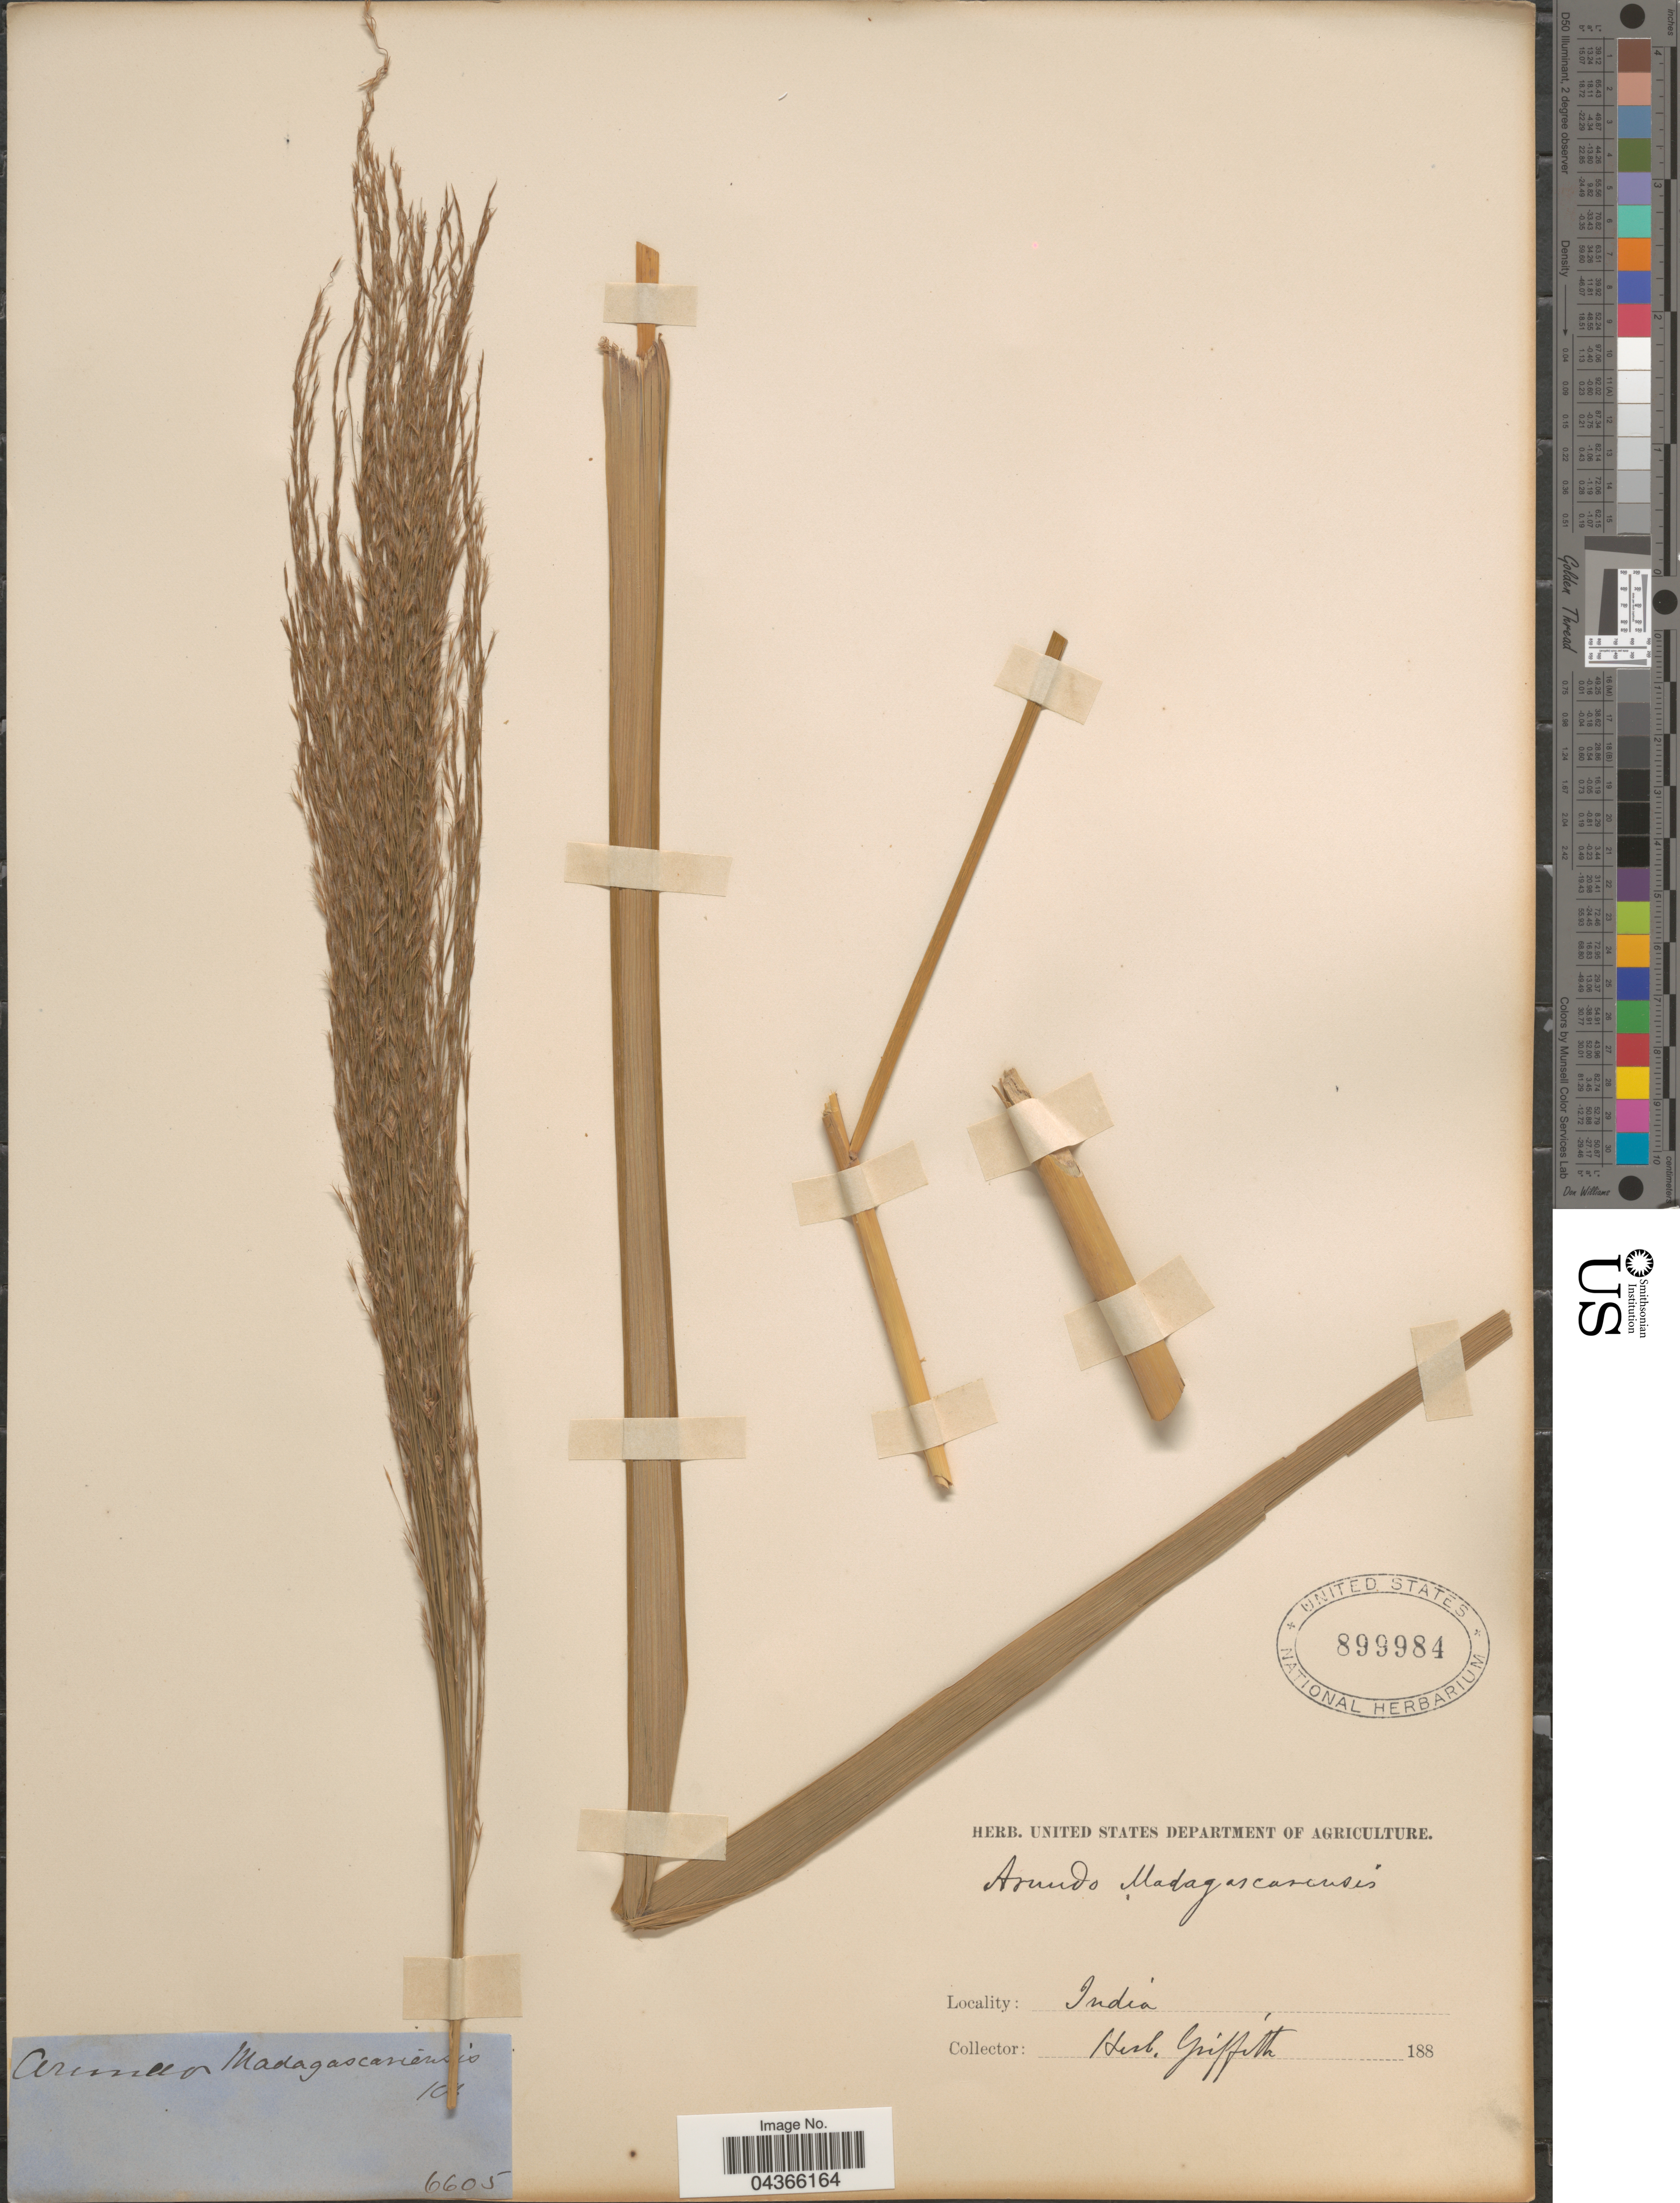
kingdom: Plantae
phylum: Tracheophyta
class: Liliopsida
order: Poales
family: Poaceae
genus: Neyraudia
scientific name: Neyraudia arundinacea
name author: (L.) Henr.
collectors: ex herb. Griffith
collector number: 6605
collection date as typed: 188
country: India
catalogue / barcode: US 899984